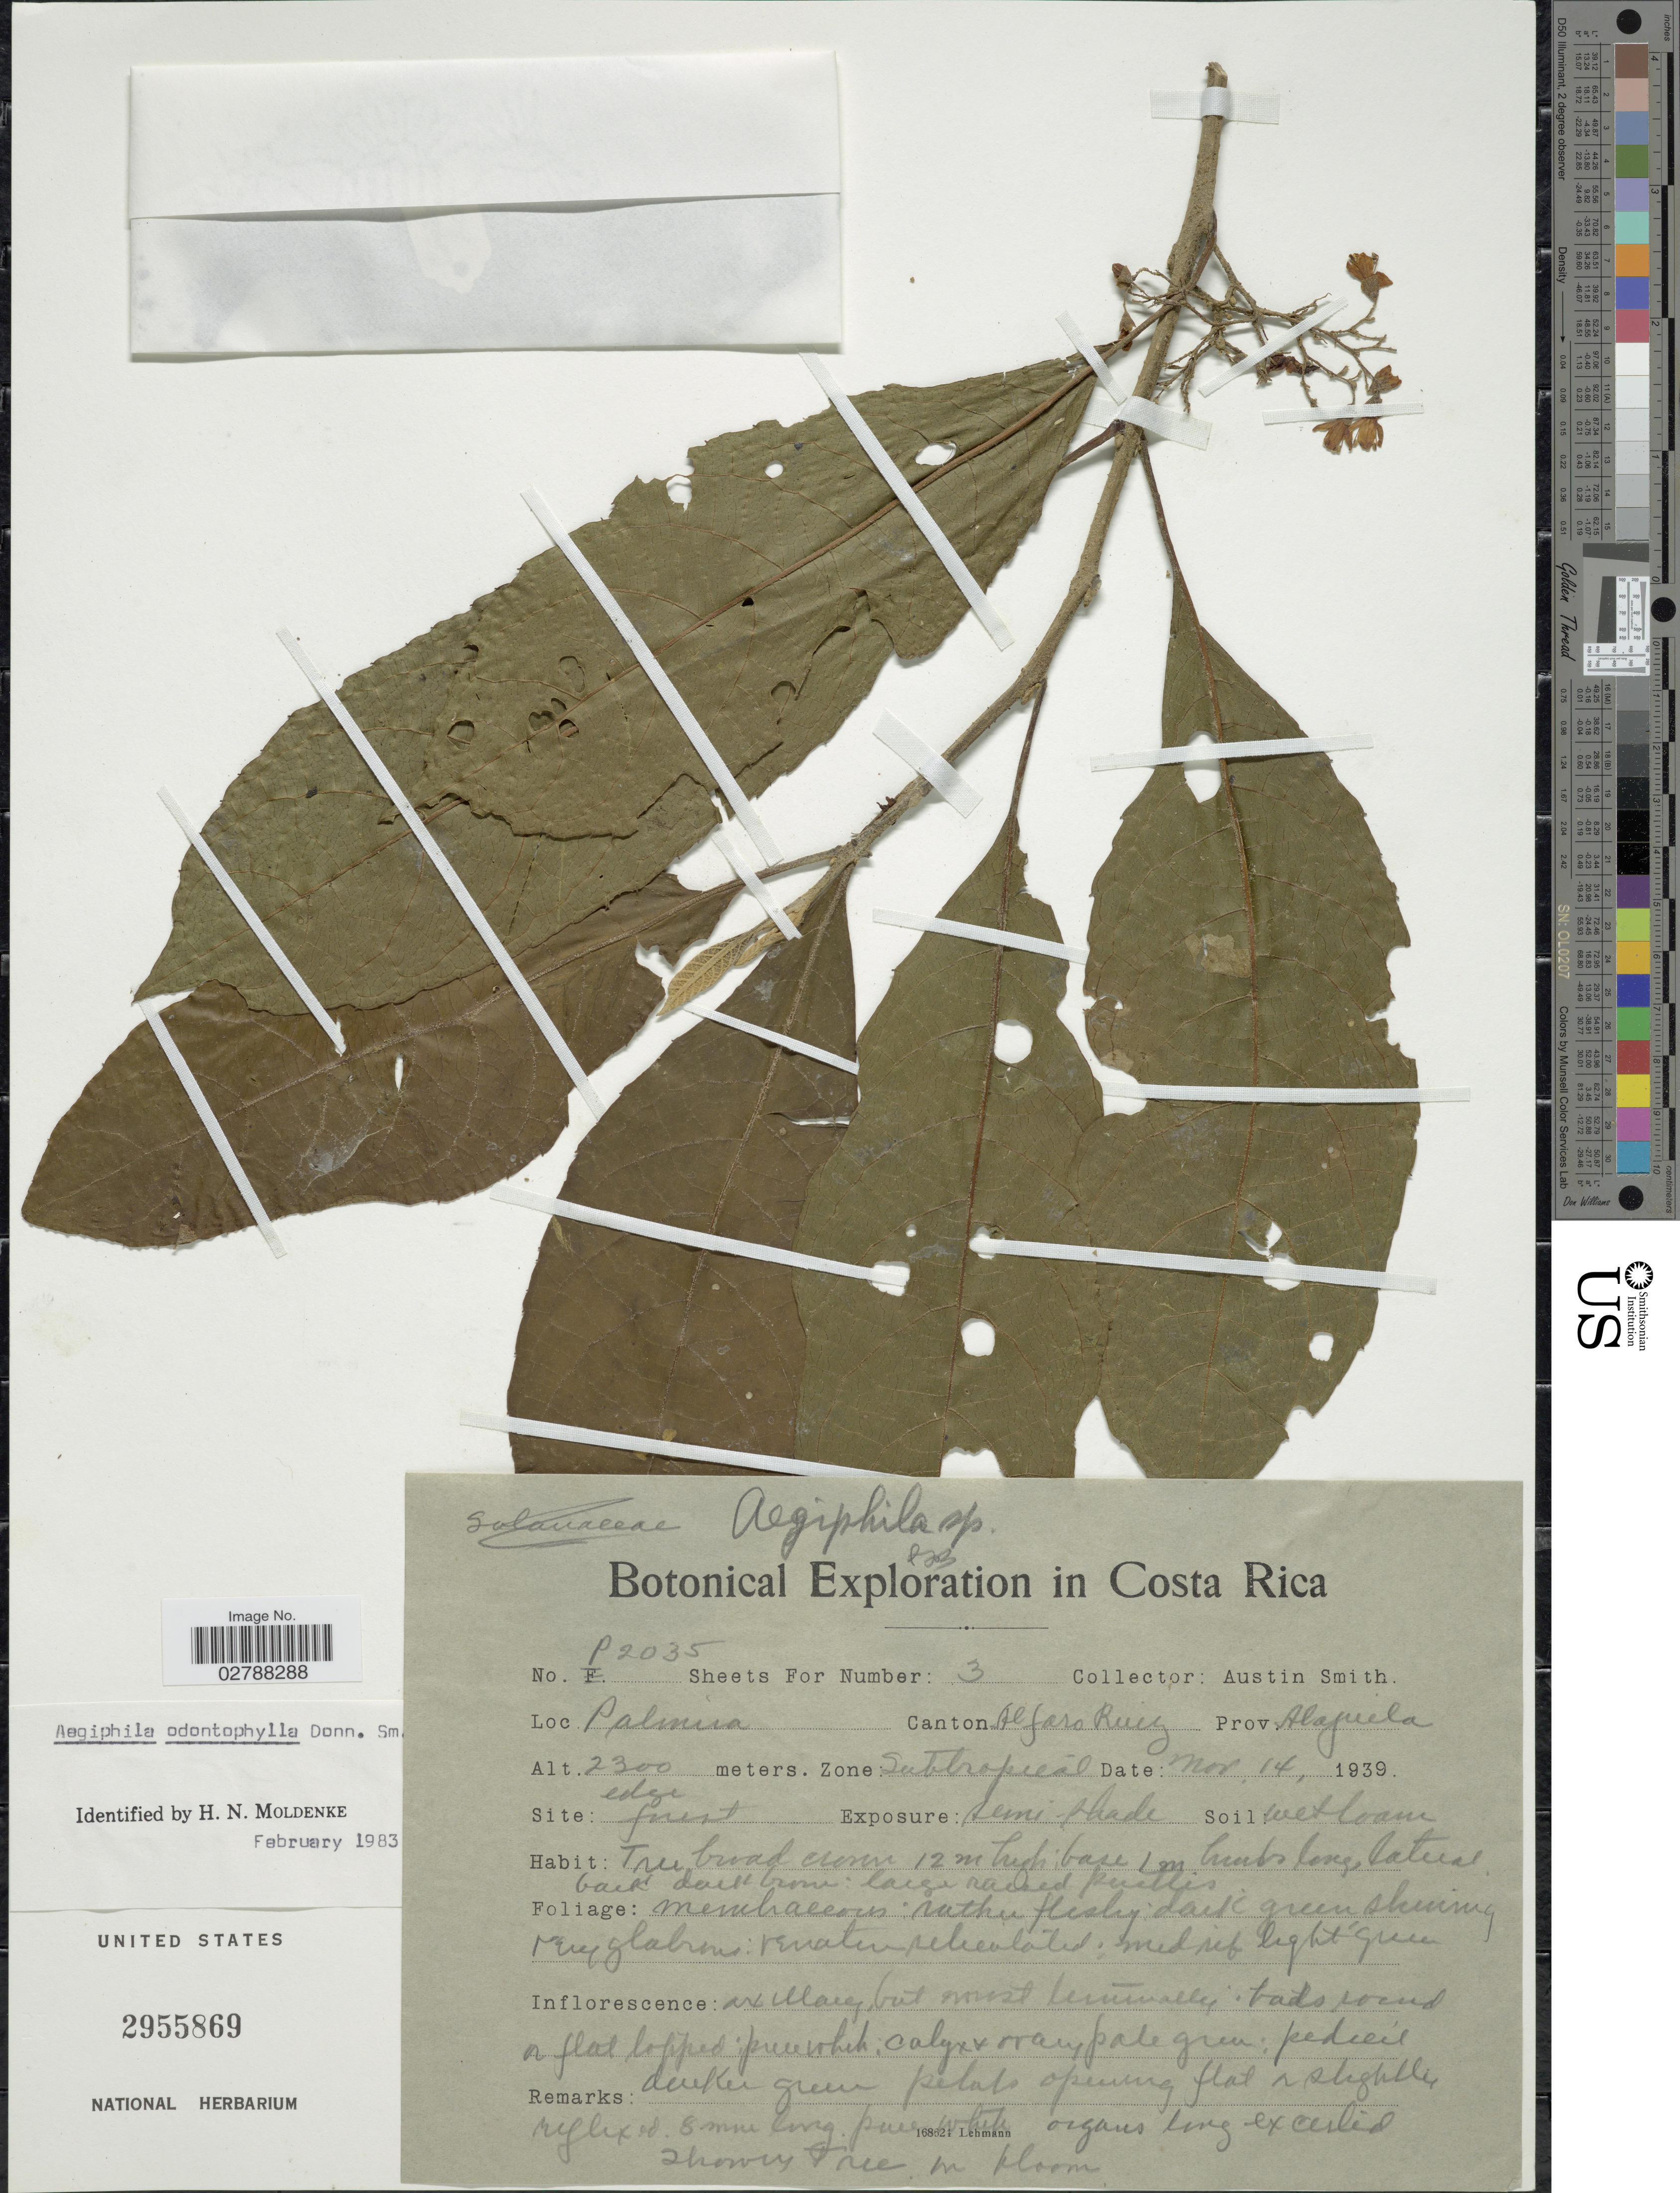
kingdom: Plantae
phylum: Tracheophyta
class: Magnoliopsida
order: Lamiales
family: Lamiaceae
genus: Aegiphila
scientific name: Aegiphila odontophylla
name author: Donn. Sm.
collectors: Aust P. Smith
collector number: P2035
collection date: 1939-11-14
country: Costa Rica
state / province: Alajuela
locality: Palmira, Canton Alfaro Ruiz, Prov. Alajuela.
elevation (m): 2300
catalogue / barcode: US 2955869